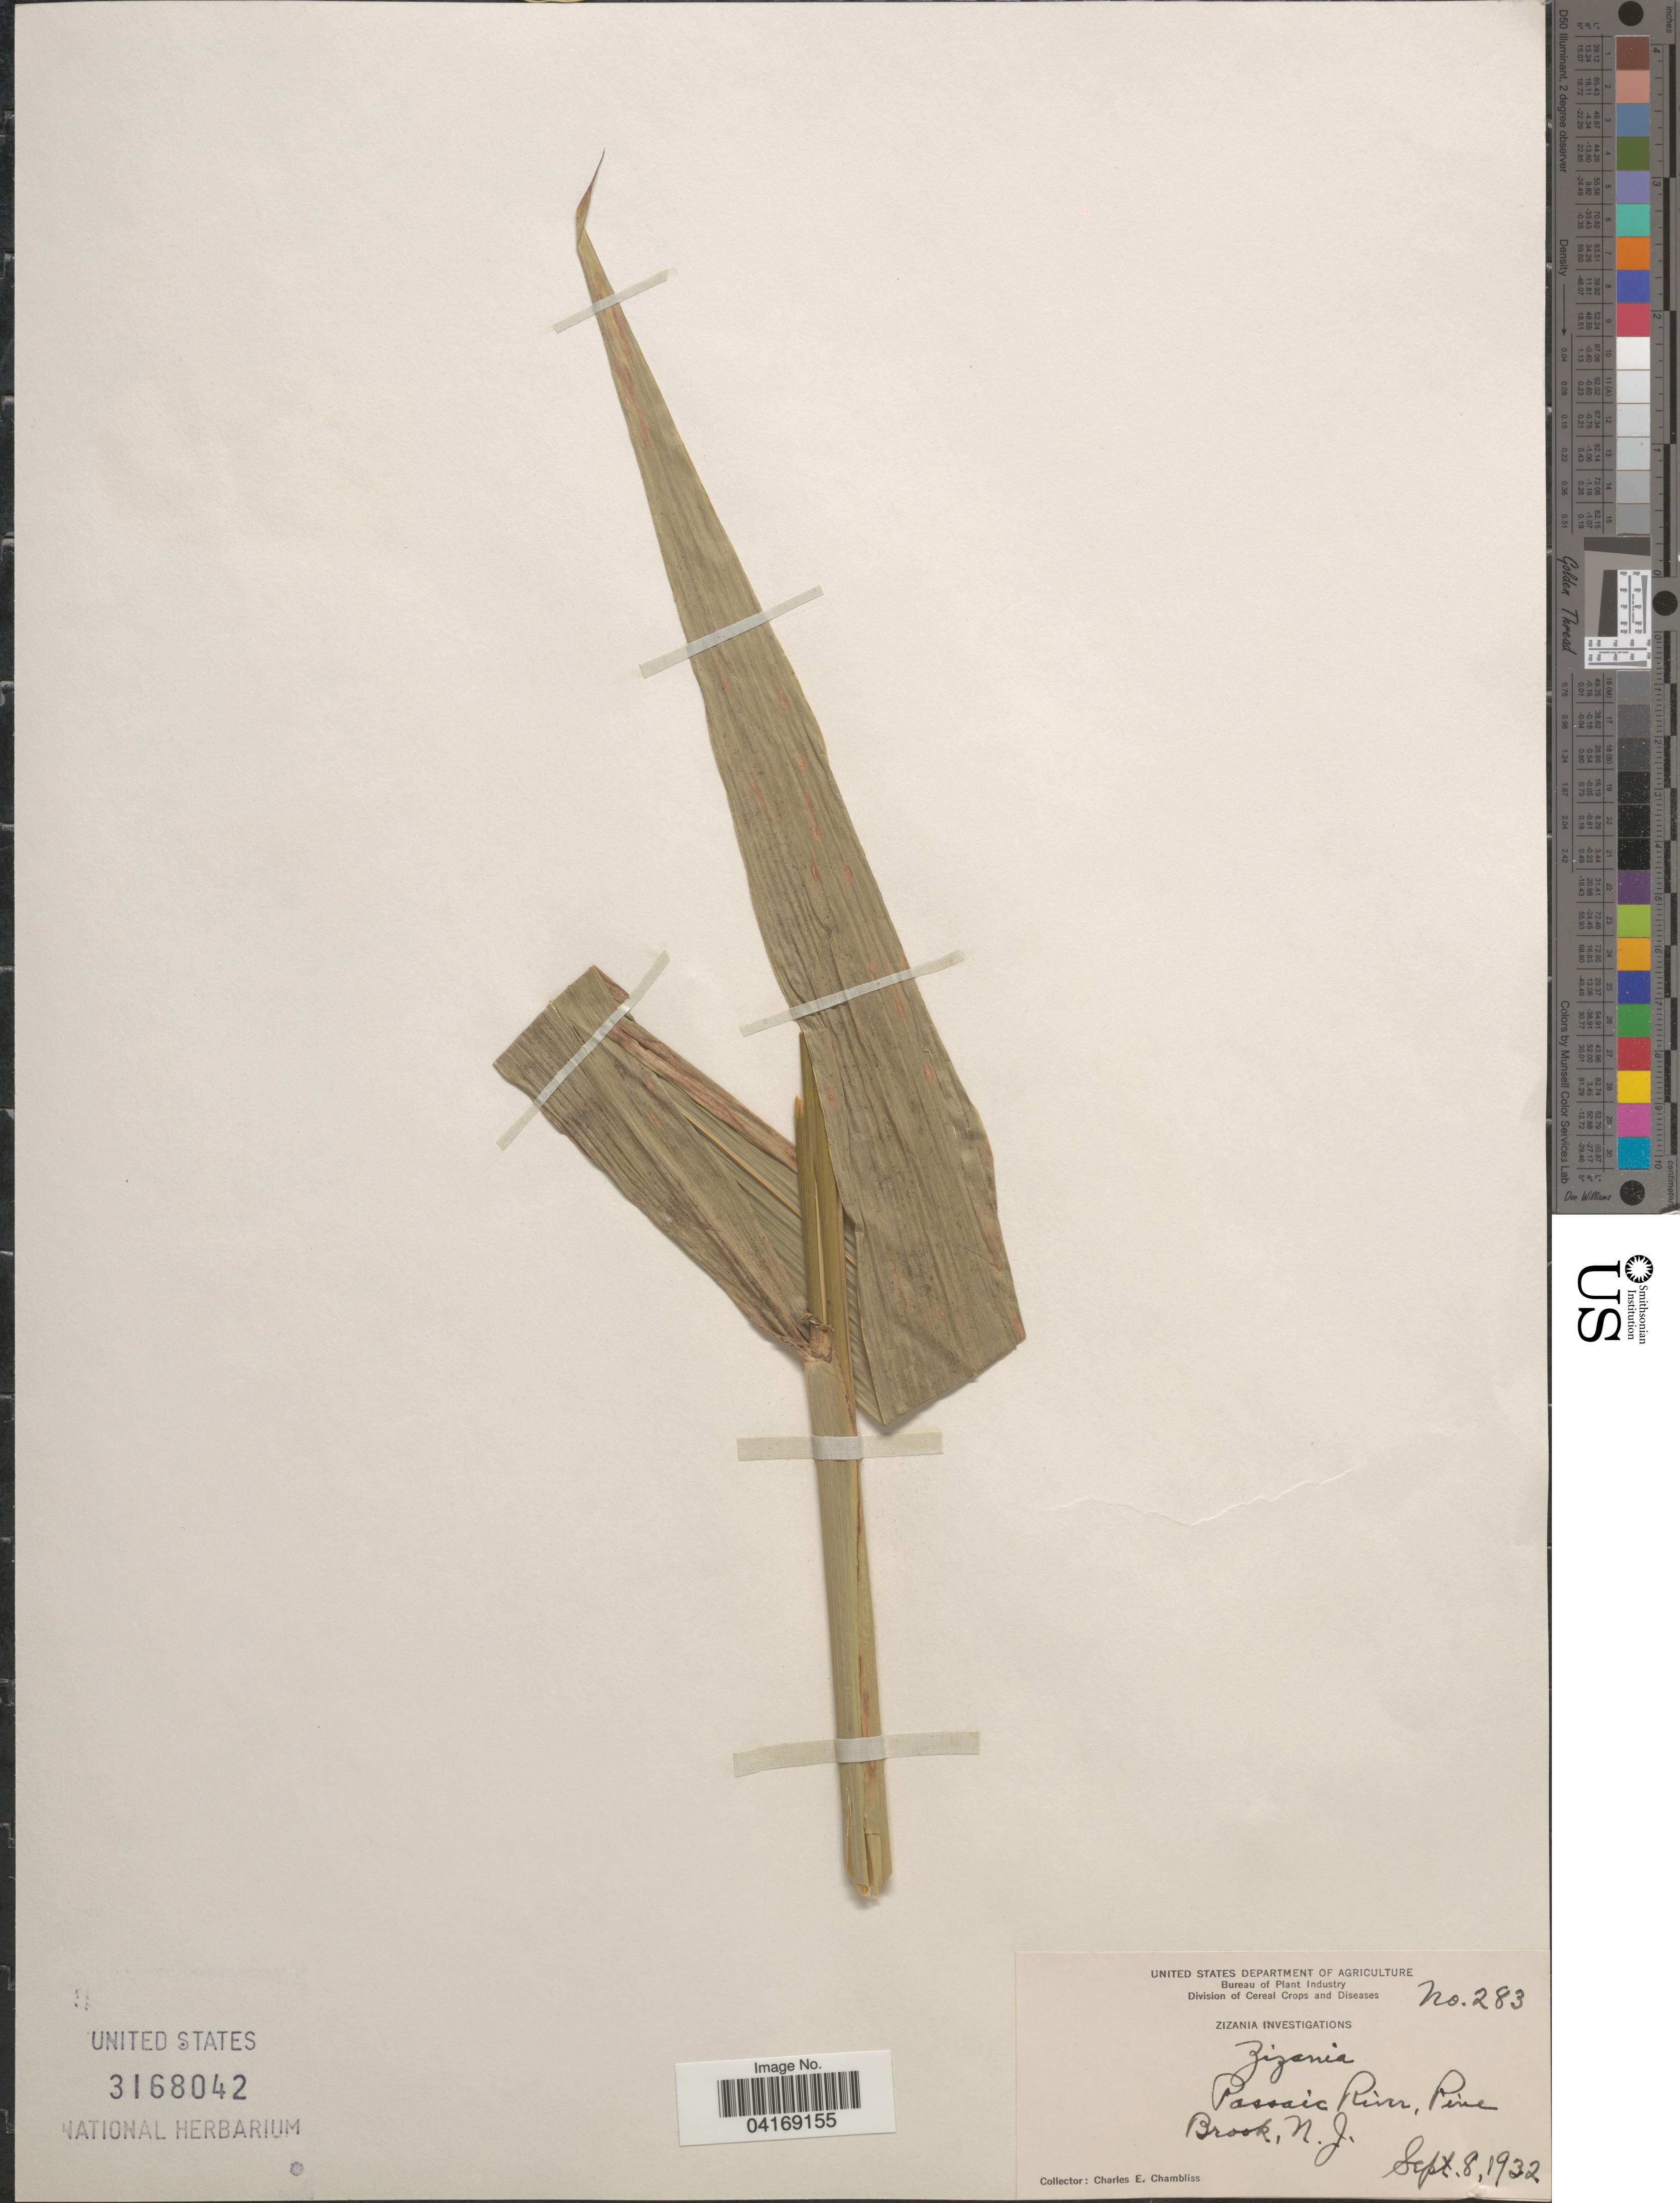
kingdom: Plantae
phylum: Tracheophyta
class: Liliopsida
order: Poales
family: Poaceae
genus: Zizania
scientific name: Zizania sp.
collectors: C. Chambliss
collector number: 283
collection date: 1932-09-08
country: United States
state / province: New Jersey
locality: Passaic River, Pine Brook.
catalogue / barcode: US 3168042